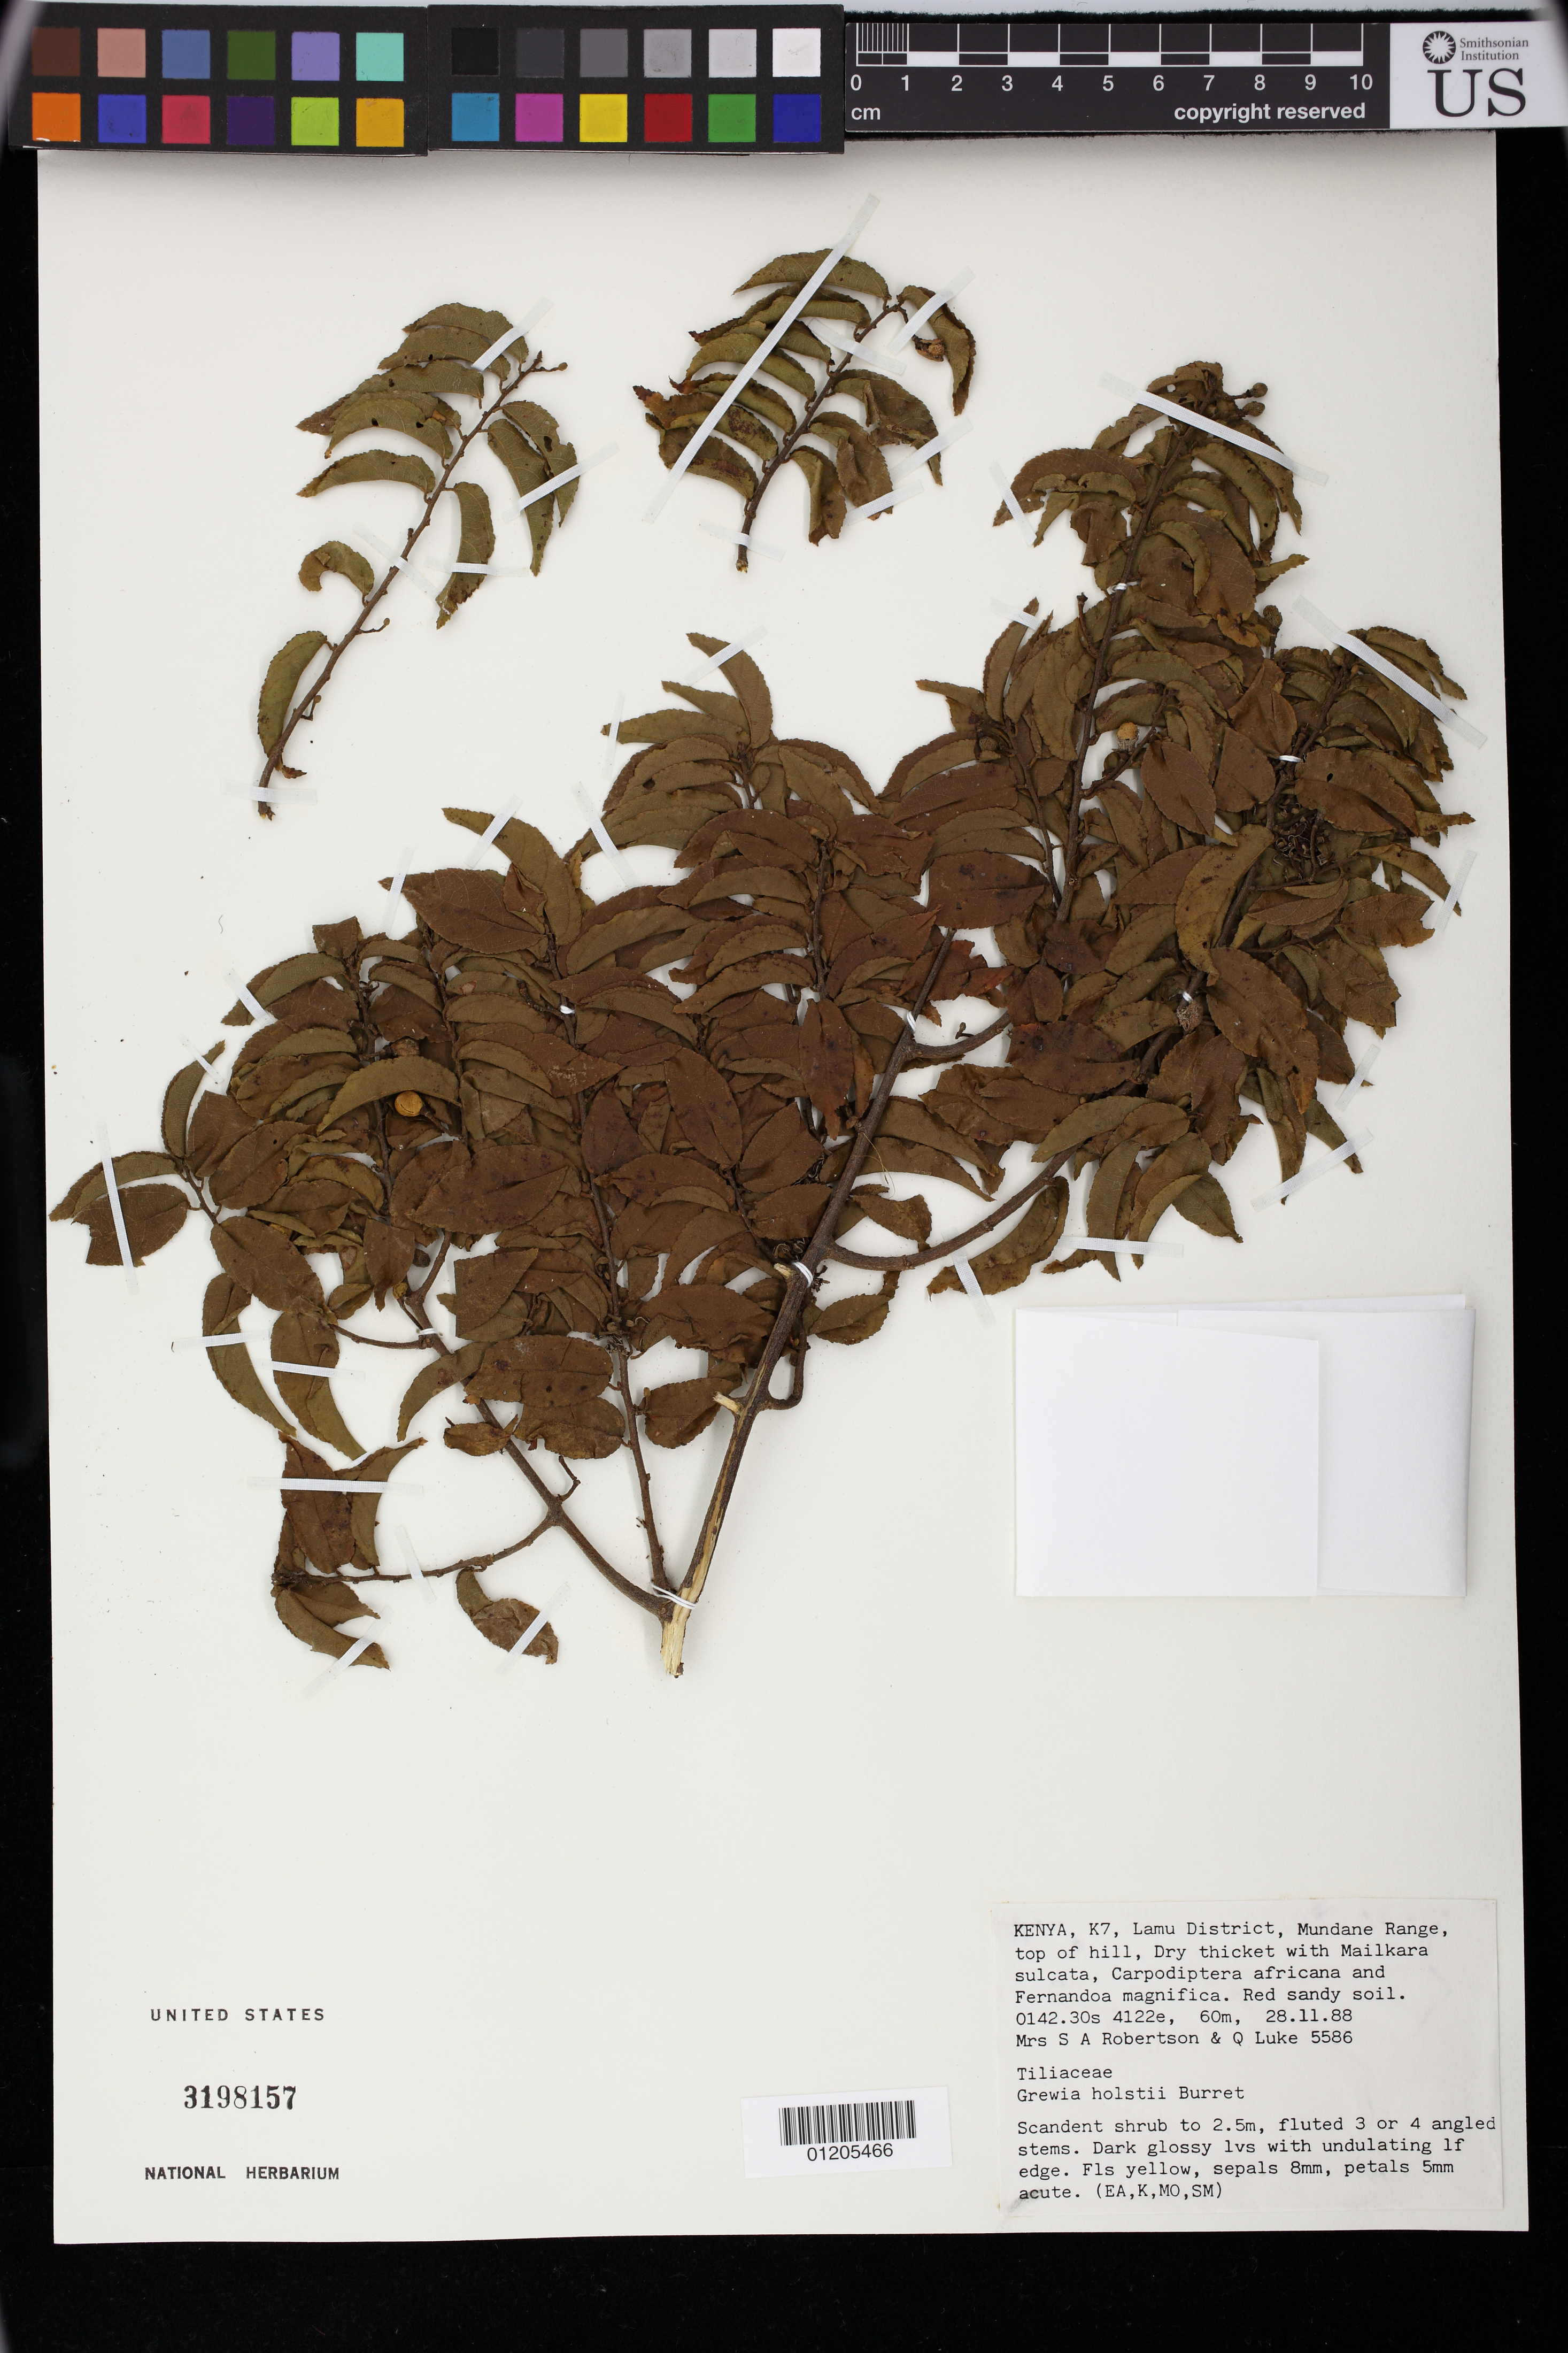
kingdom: Plantae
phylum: Tracheophyta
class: Magnoliopsida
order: Malvales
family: Malvaceae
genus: Grewia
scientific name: Grewia holstii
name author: Burret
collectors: S. A. Robertson & Q. Luke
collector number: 5586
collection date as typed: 28 Nov 1988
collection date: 1988-11-28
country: Kenya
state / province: Lamu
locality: K7, Lamu District, Mundane Range, top of hill. Dry thicket with Mailkara sulcata, Carpodiptera africana and Fernandoa magnifica. Red sandy soil.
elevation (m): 60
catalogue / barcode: US 3198157